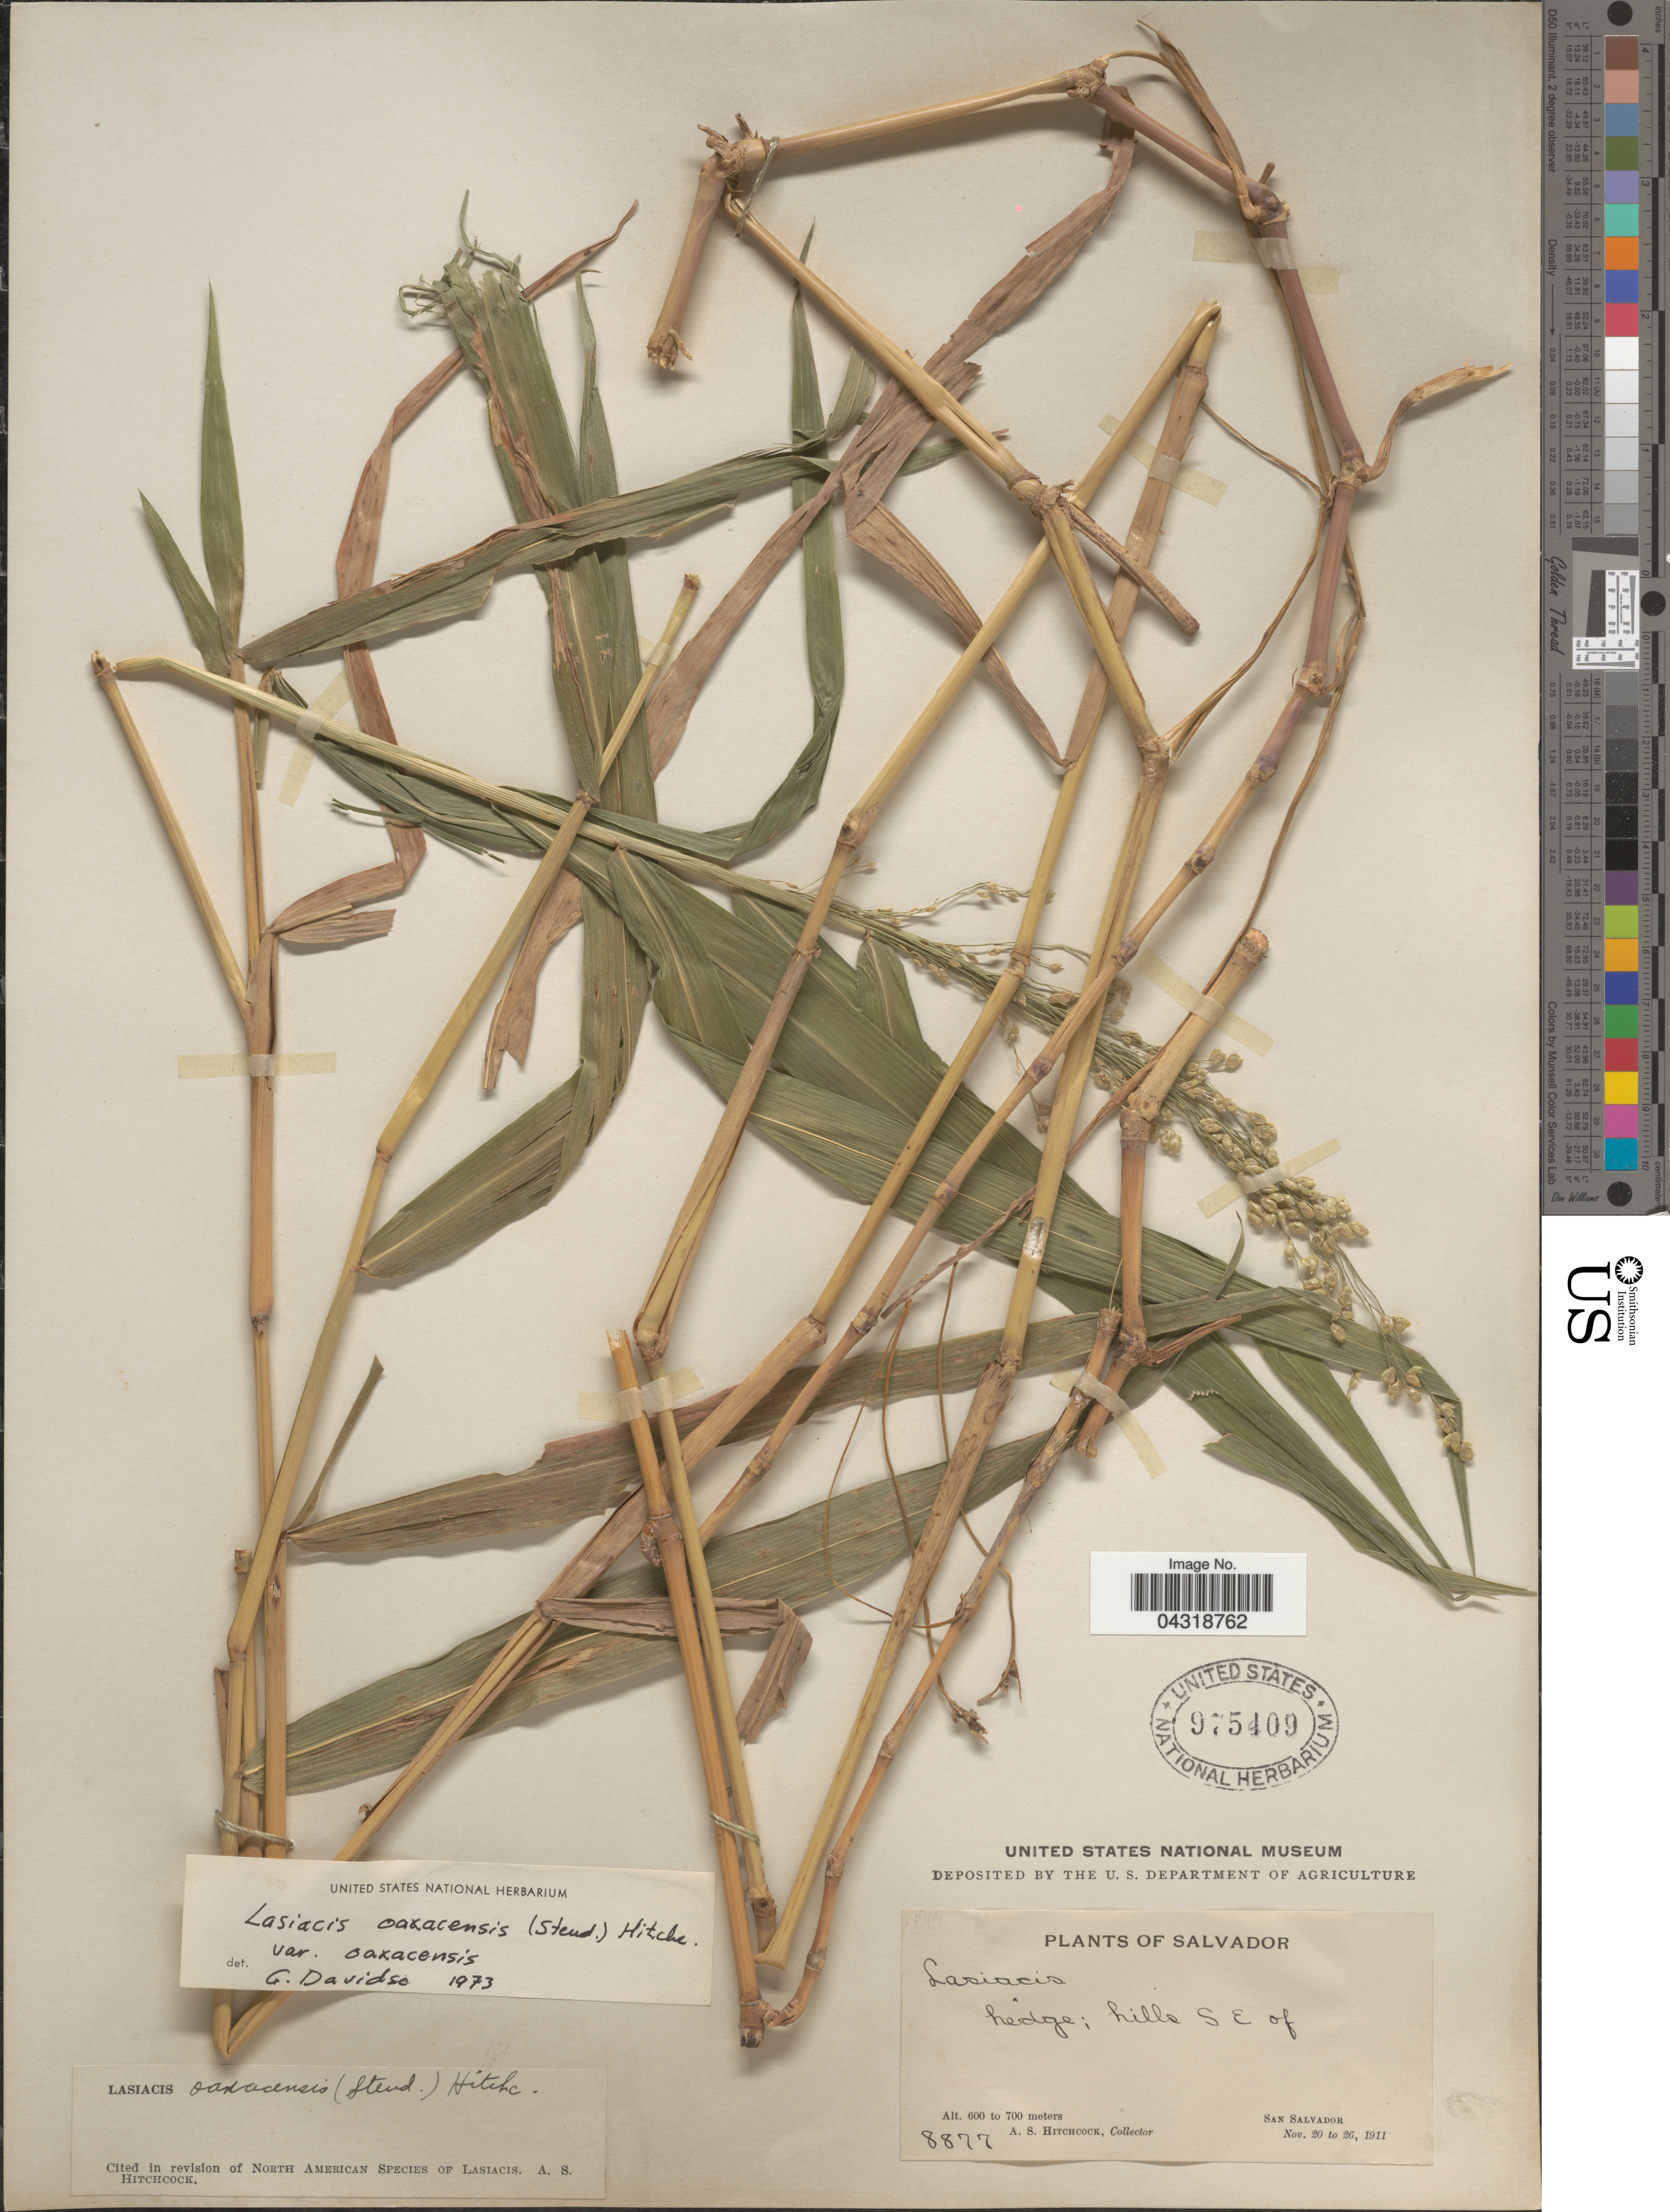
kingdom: Plantae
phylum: Tracheophyta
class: Liliopsida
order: Poales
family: Poaceae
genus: Lasiacis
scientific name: Lasiacis oaxacensis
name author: (Steud.) Hitchc.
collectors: A. S. Hitchcock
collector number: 8877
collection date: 1911-11-20/1911-11-26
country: El Salvador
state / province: San Salvador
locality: Hills S E of San Salvador.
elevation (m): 600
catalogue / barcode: US 975409